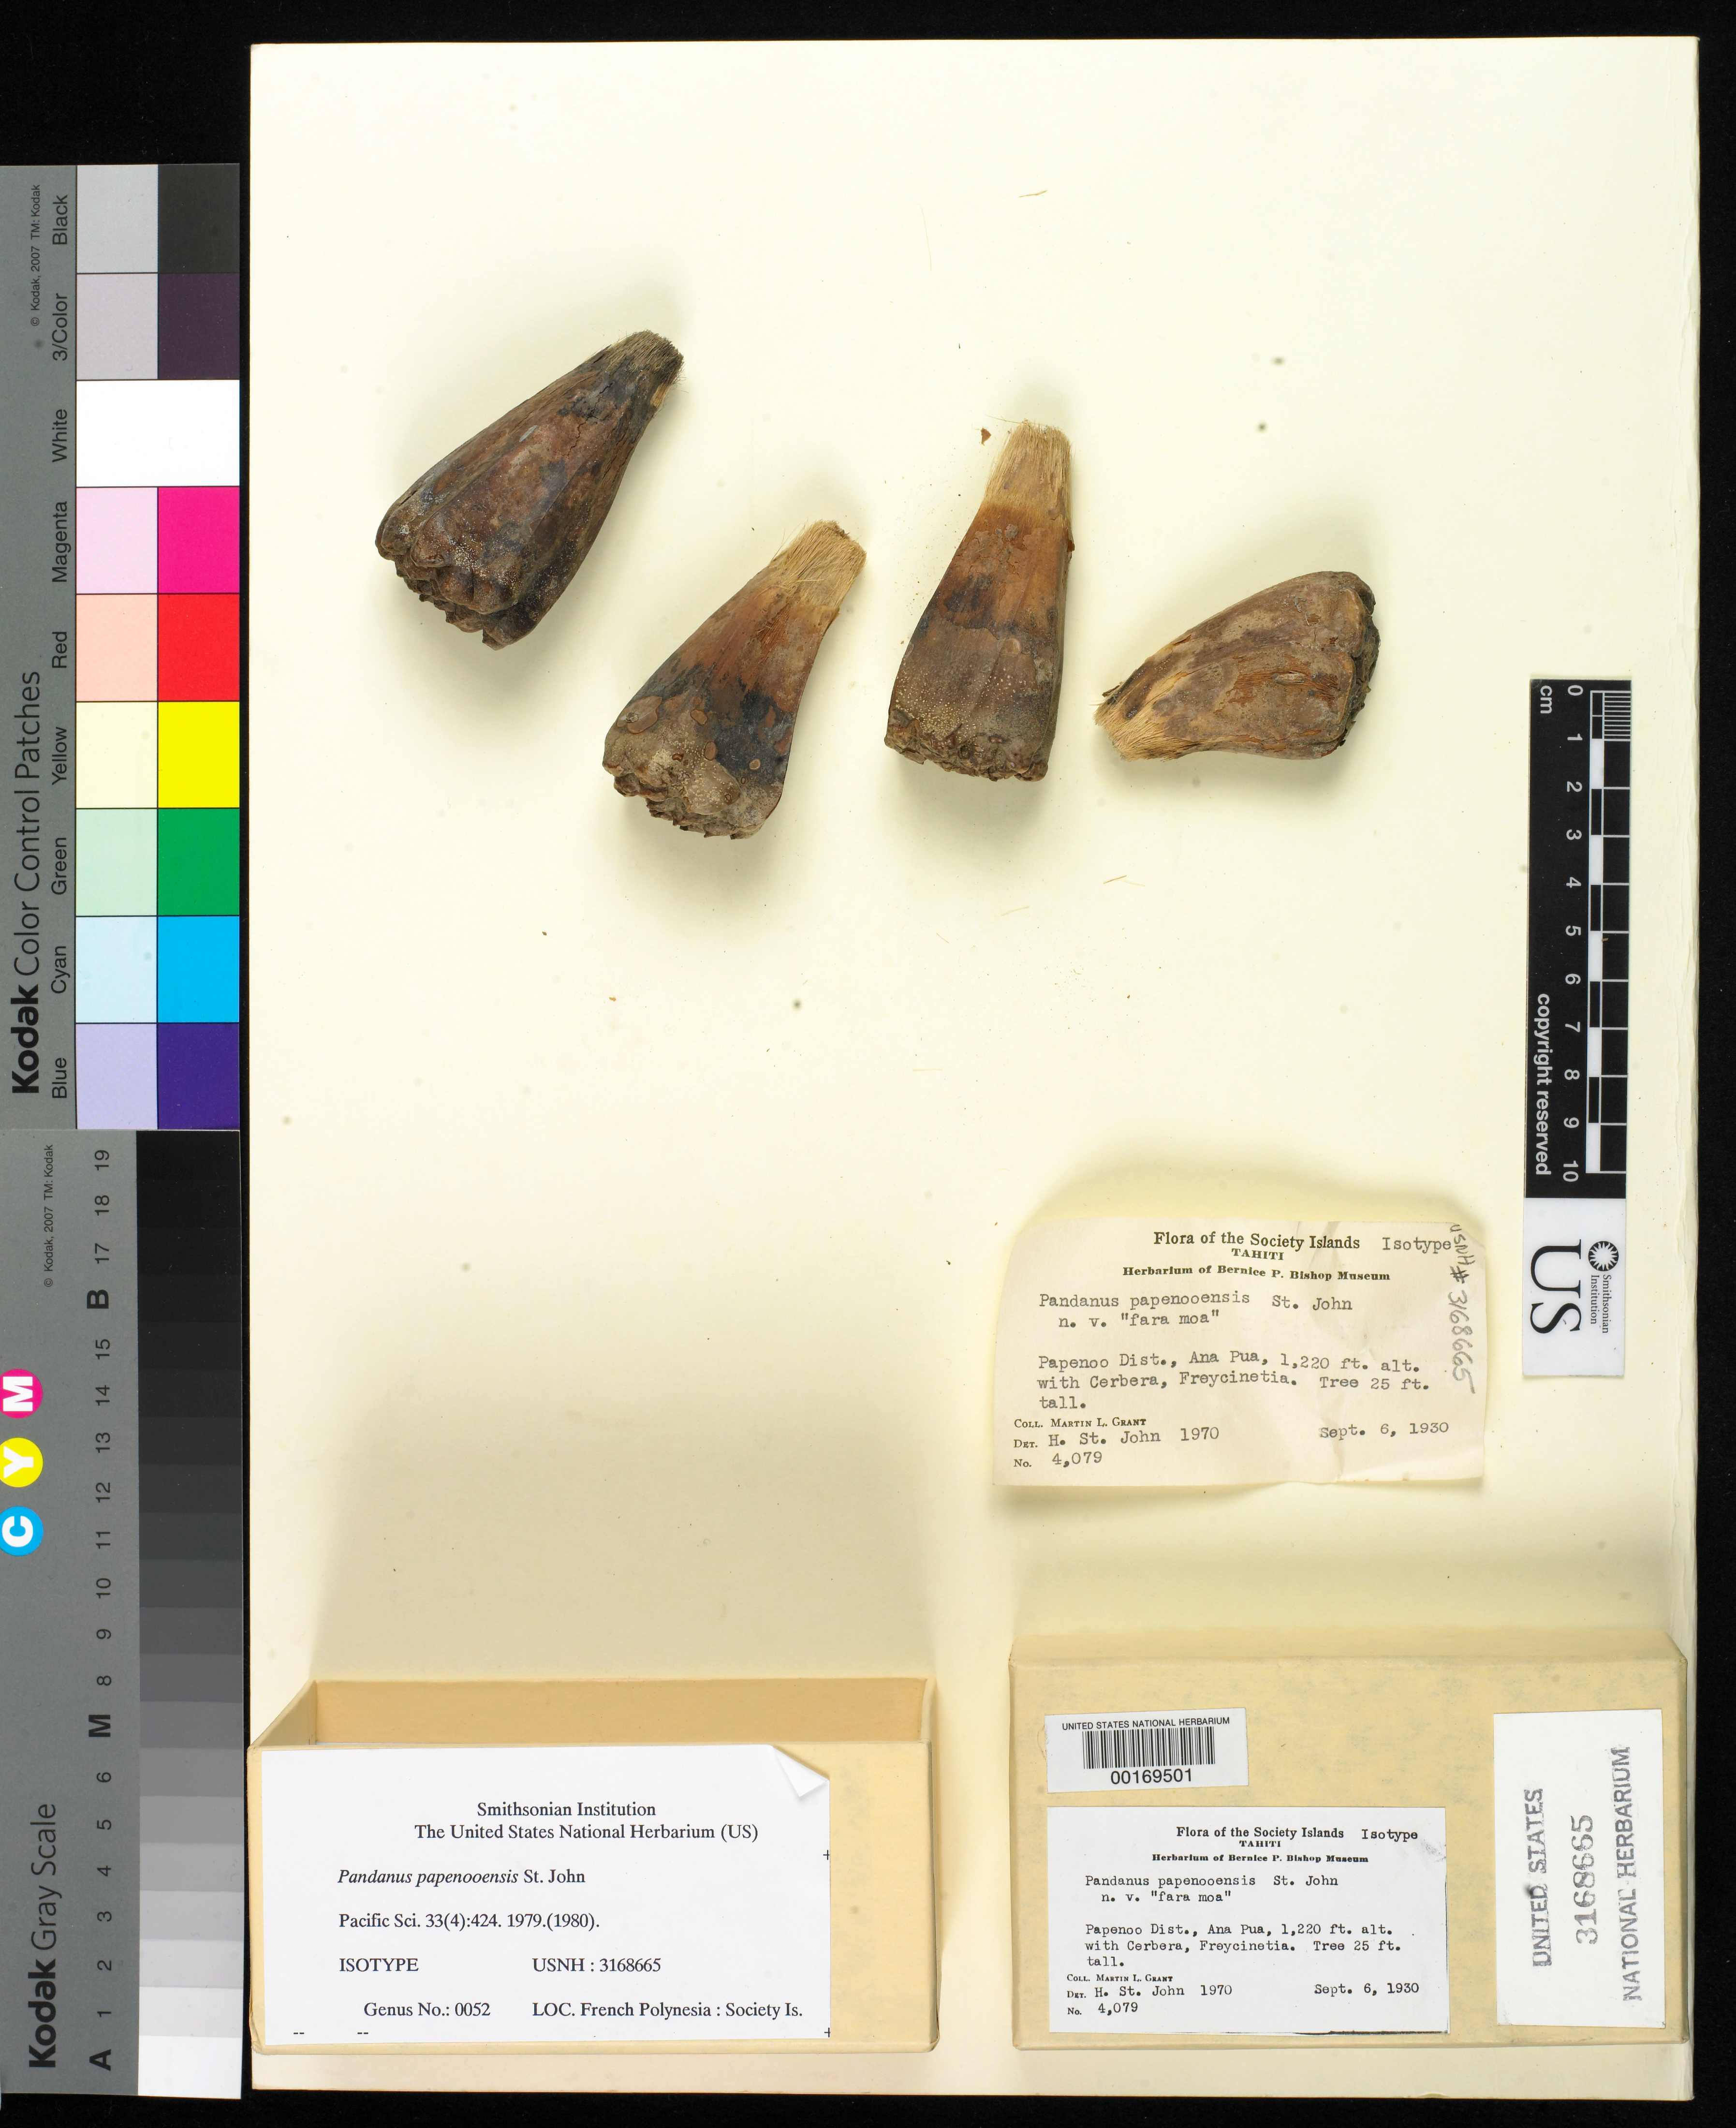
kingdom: Plantae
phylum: Tracheophyta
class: Liliopsida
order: Pandanales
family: Pandanaceae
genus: Pandanus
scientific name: Pandanus papenooensis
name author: H. St. John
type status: Isotype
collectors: M. L. Grant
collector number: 4079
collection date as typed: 06 Sep 1930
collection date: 1930-09-06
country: French Polynesia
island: Tahiti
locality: Papenoo Dist., Ana Pua. [Society Is.]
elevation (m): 25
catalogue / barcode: US 3168665